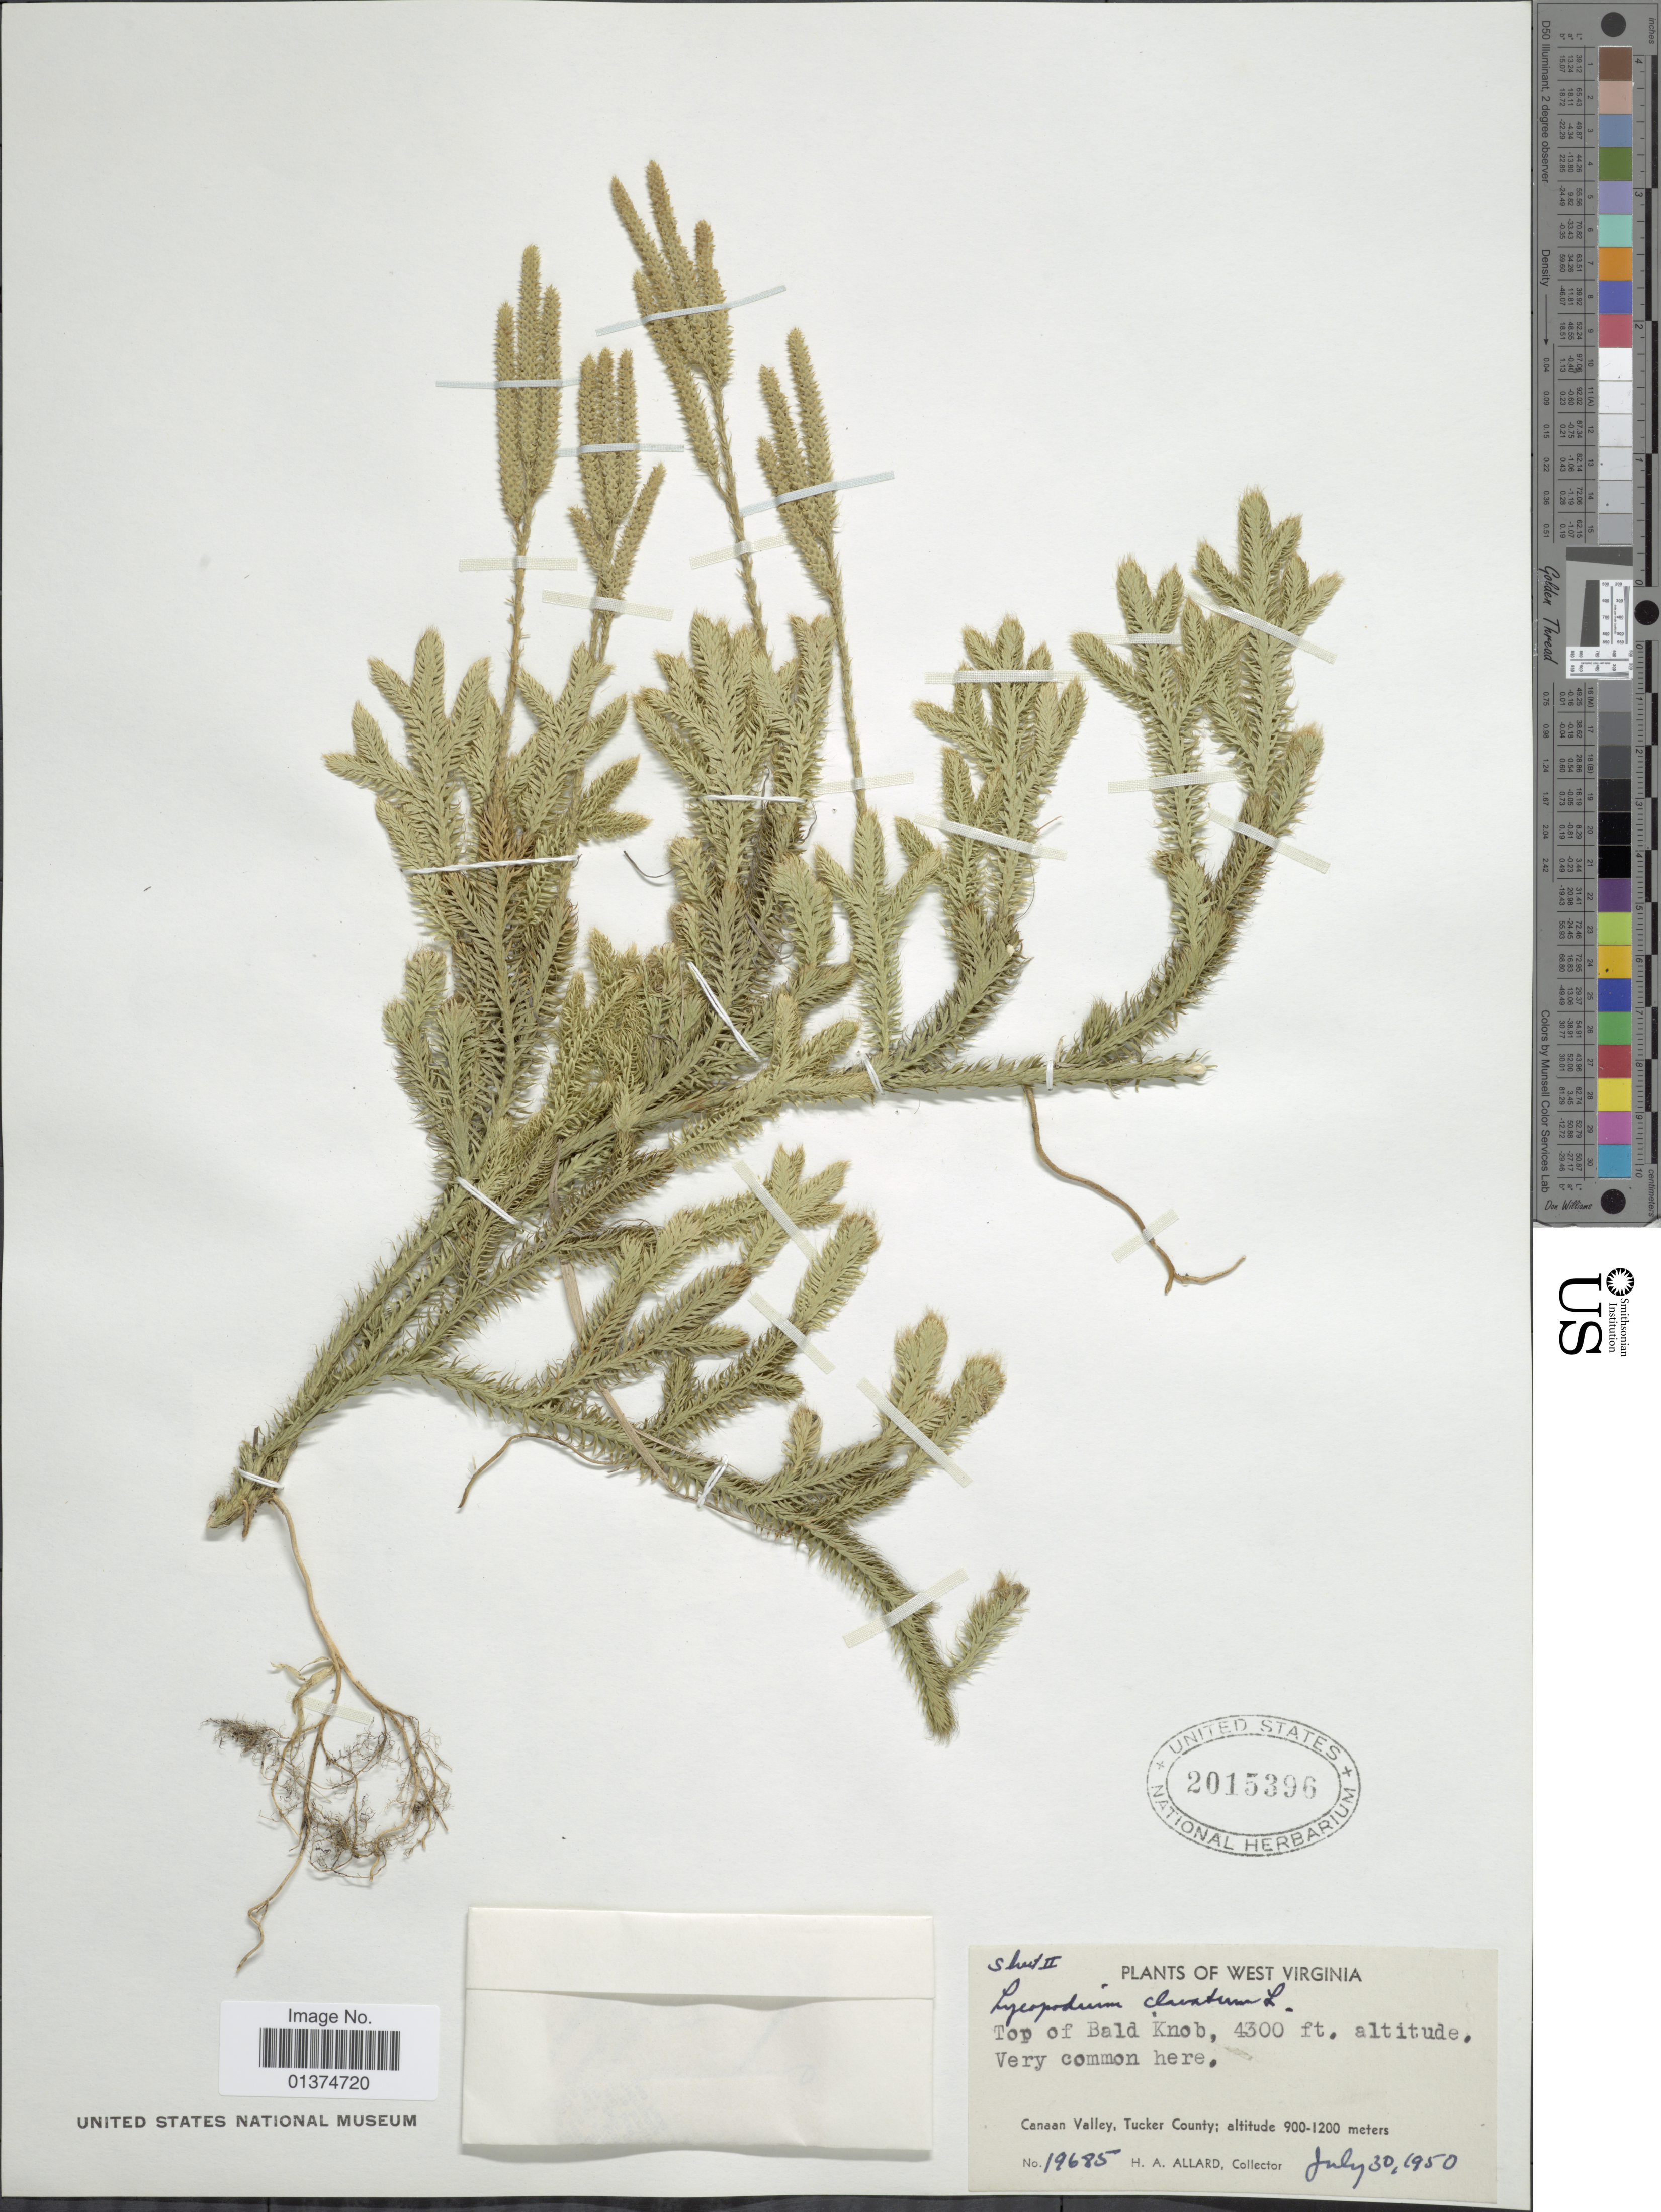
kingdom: Plantae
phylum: Tracheophyta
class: Lycopodiopsida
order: Lycopodiales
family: Lycopodiaceae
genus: Lycopodium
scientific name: Lycopodium clavatum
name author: L.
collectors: H. A. Allard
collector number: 19685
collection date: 1950-07-30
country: United States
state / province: West Virginia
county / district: Tucker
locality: Canaan Valley, Tucker County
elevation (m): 900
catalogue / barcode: US 2015396